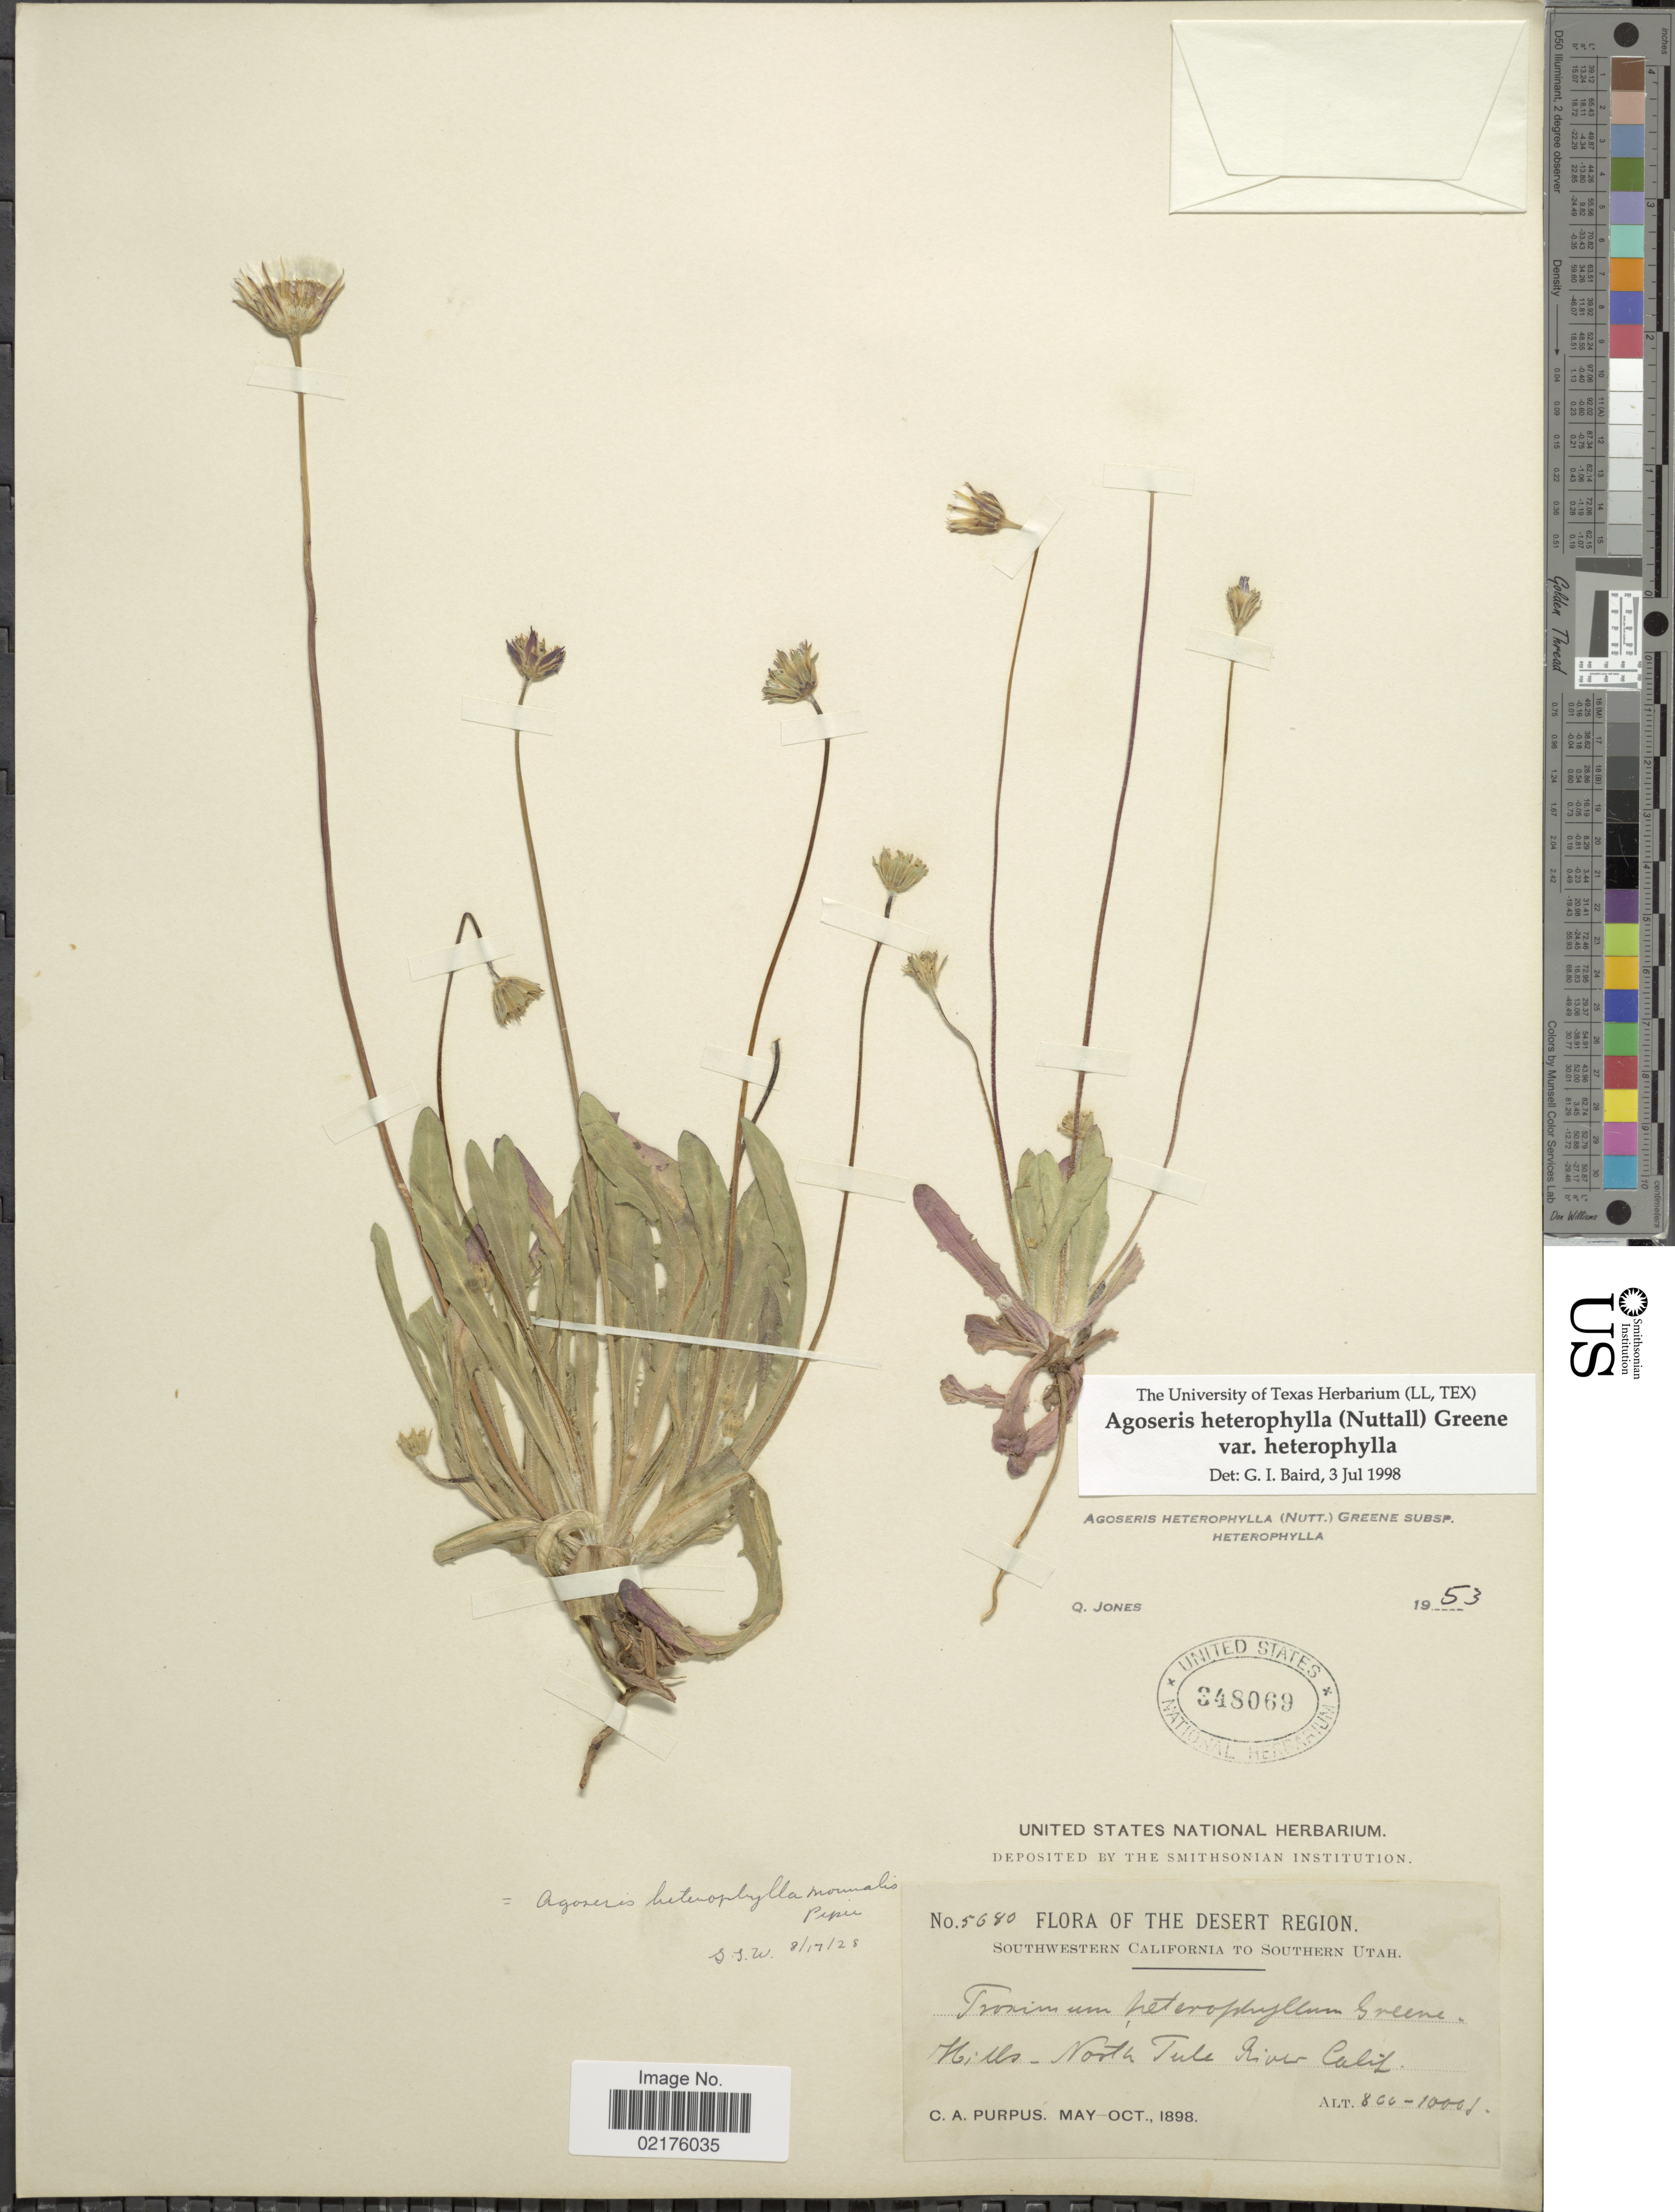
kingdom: Plantae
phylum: Tracheophyta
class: Magnoliopsida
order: Asterales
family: Asteraceae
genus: Agoseris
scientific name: Agoseris heterophylla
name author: (Nutt.) Greene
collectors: C. A. Purpus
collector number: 5680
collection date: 1898-05/1898-10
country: United States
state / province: California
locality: The Desert Region, Hills, North Tule River Calif.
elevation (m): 244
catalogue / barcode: US 348069